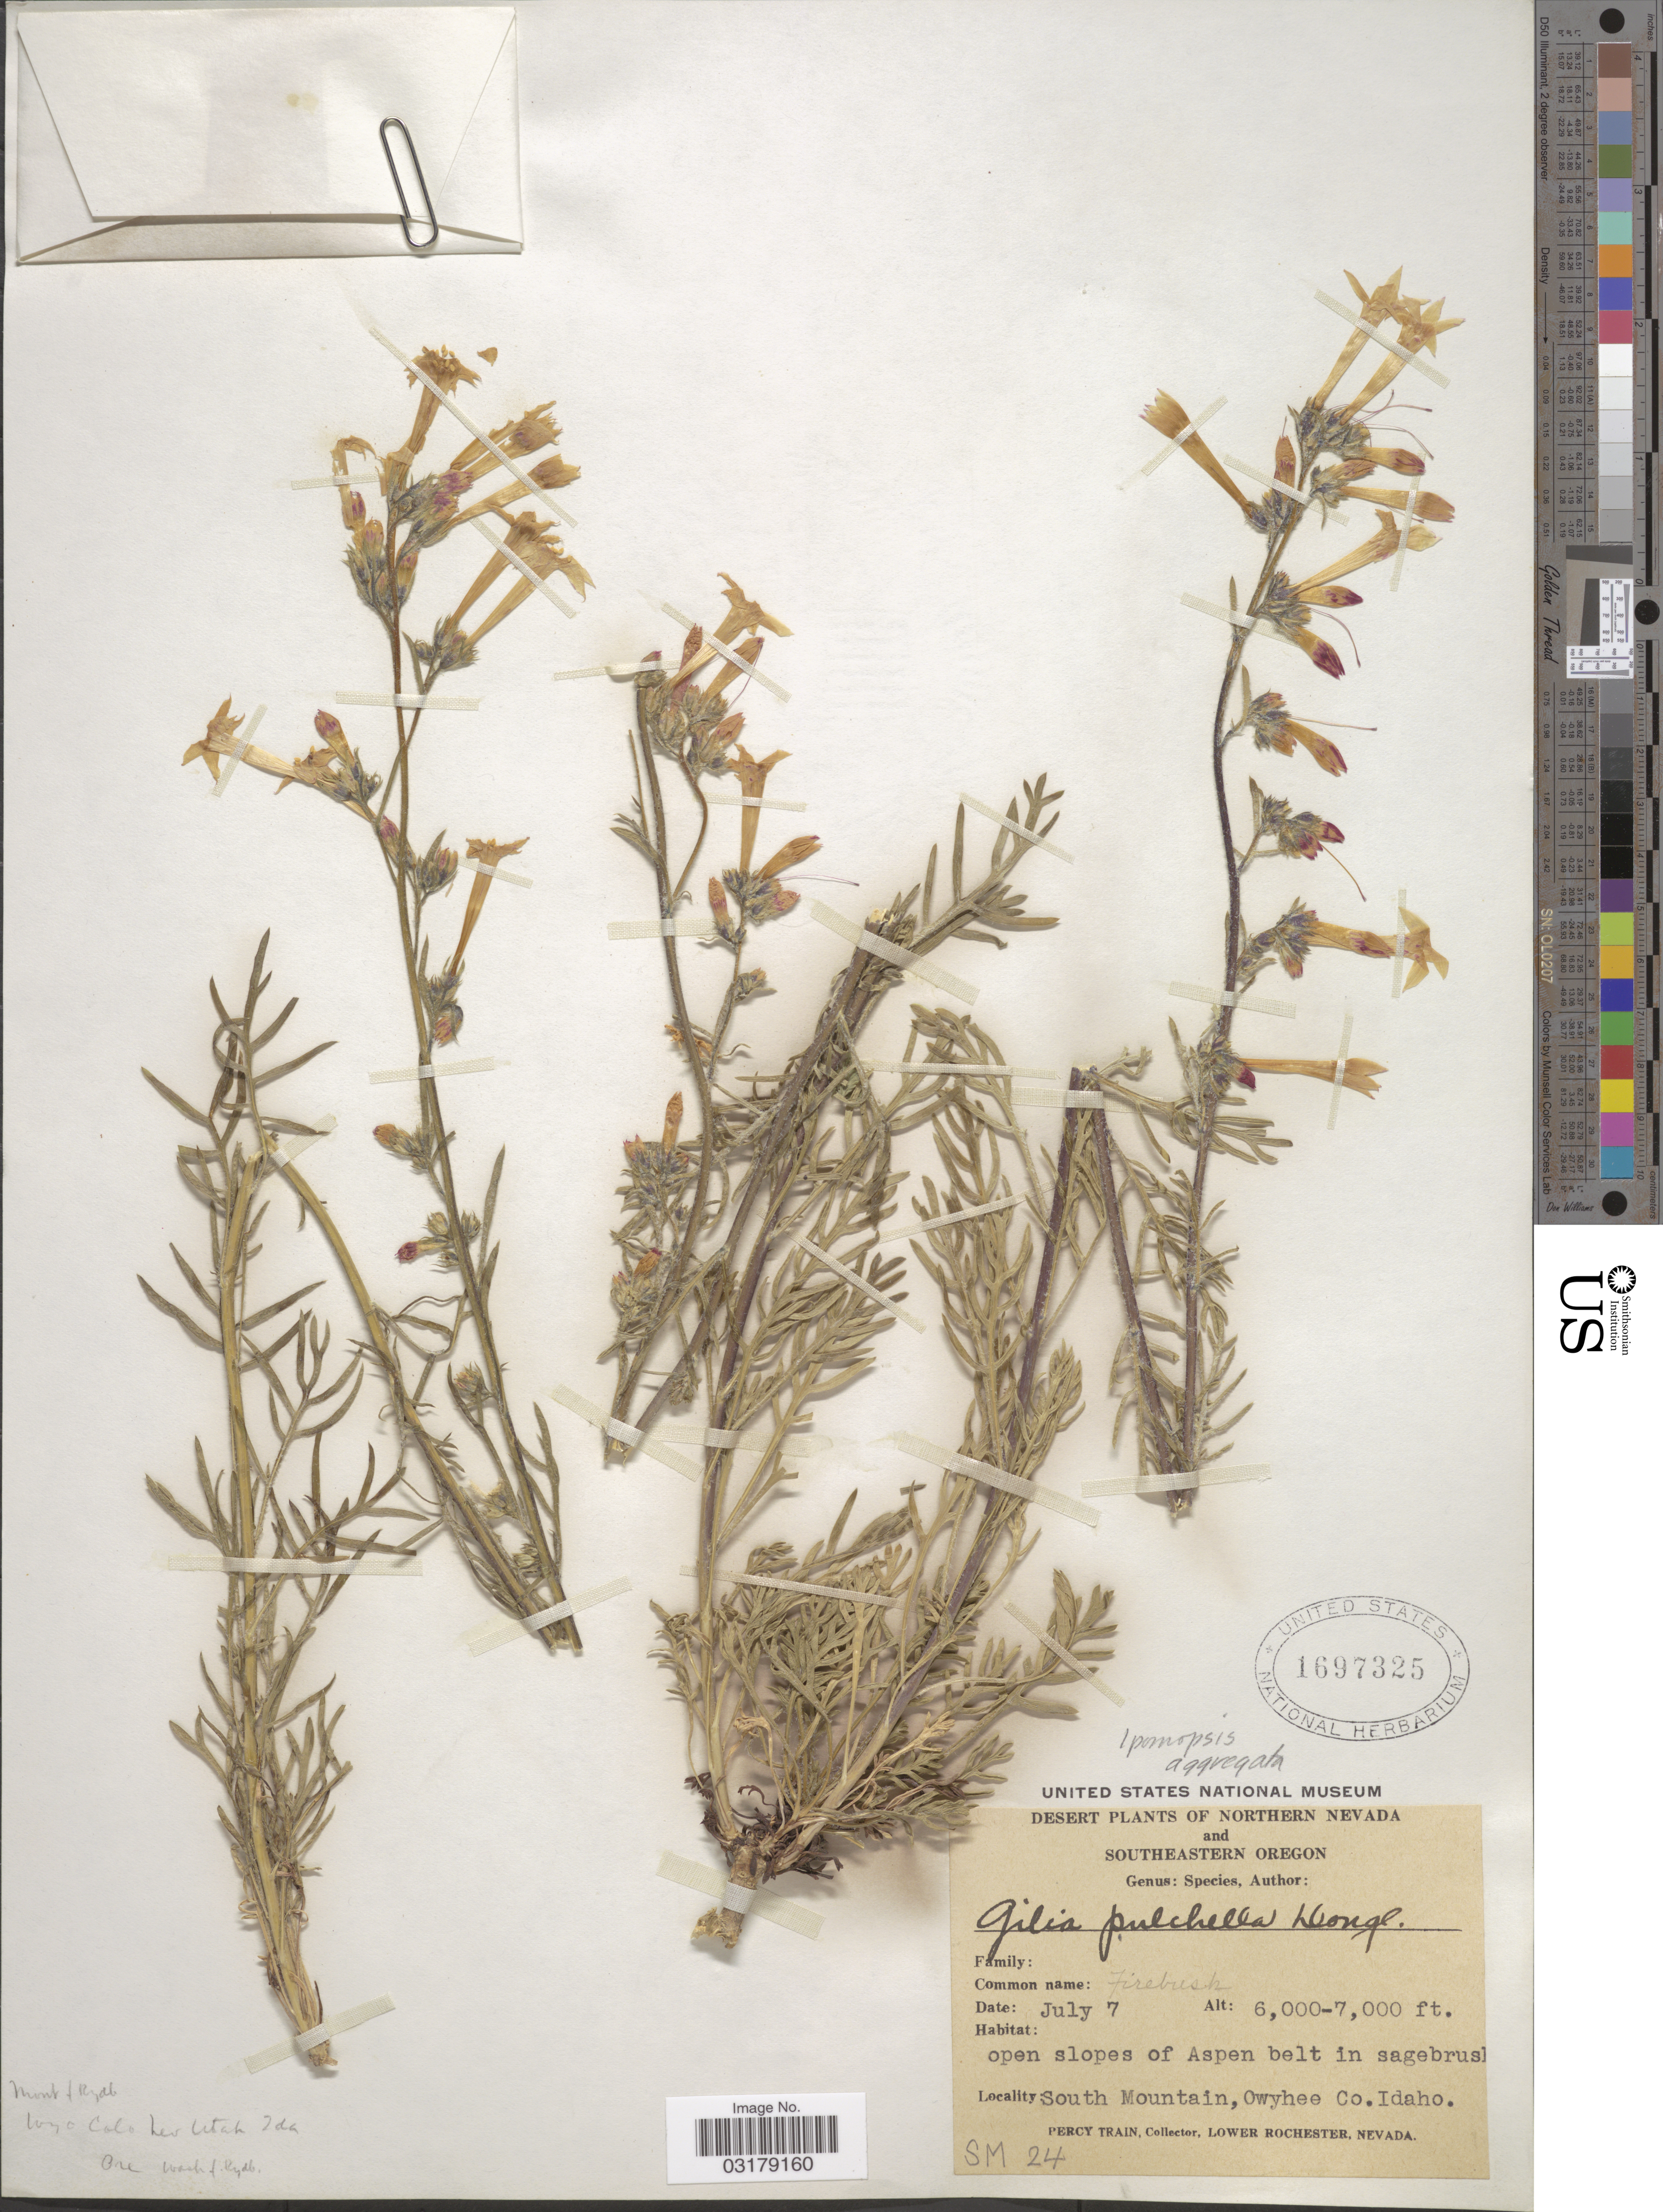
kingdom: Plantae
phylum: Tracheophyta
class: Magnoliopsida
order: Ericales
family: Polemoniaceae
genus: Ipomopsis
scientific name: Ipomopsis aggregata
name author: (Pursh) V.E. Grant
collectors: P. Train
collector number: SM24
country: United States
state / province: Idaho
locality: South Mountain Owyhee Co.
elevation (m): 1829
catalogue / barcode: US 1697325